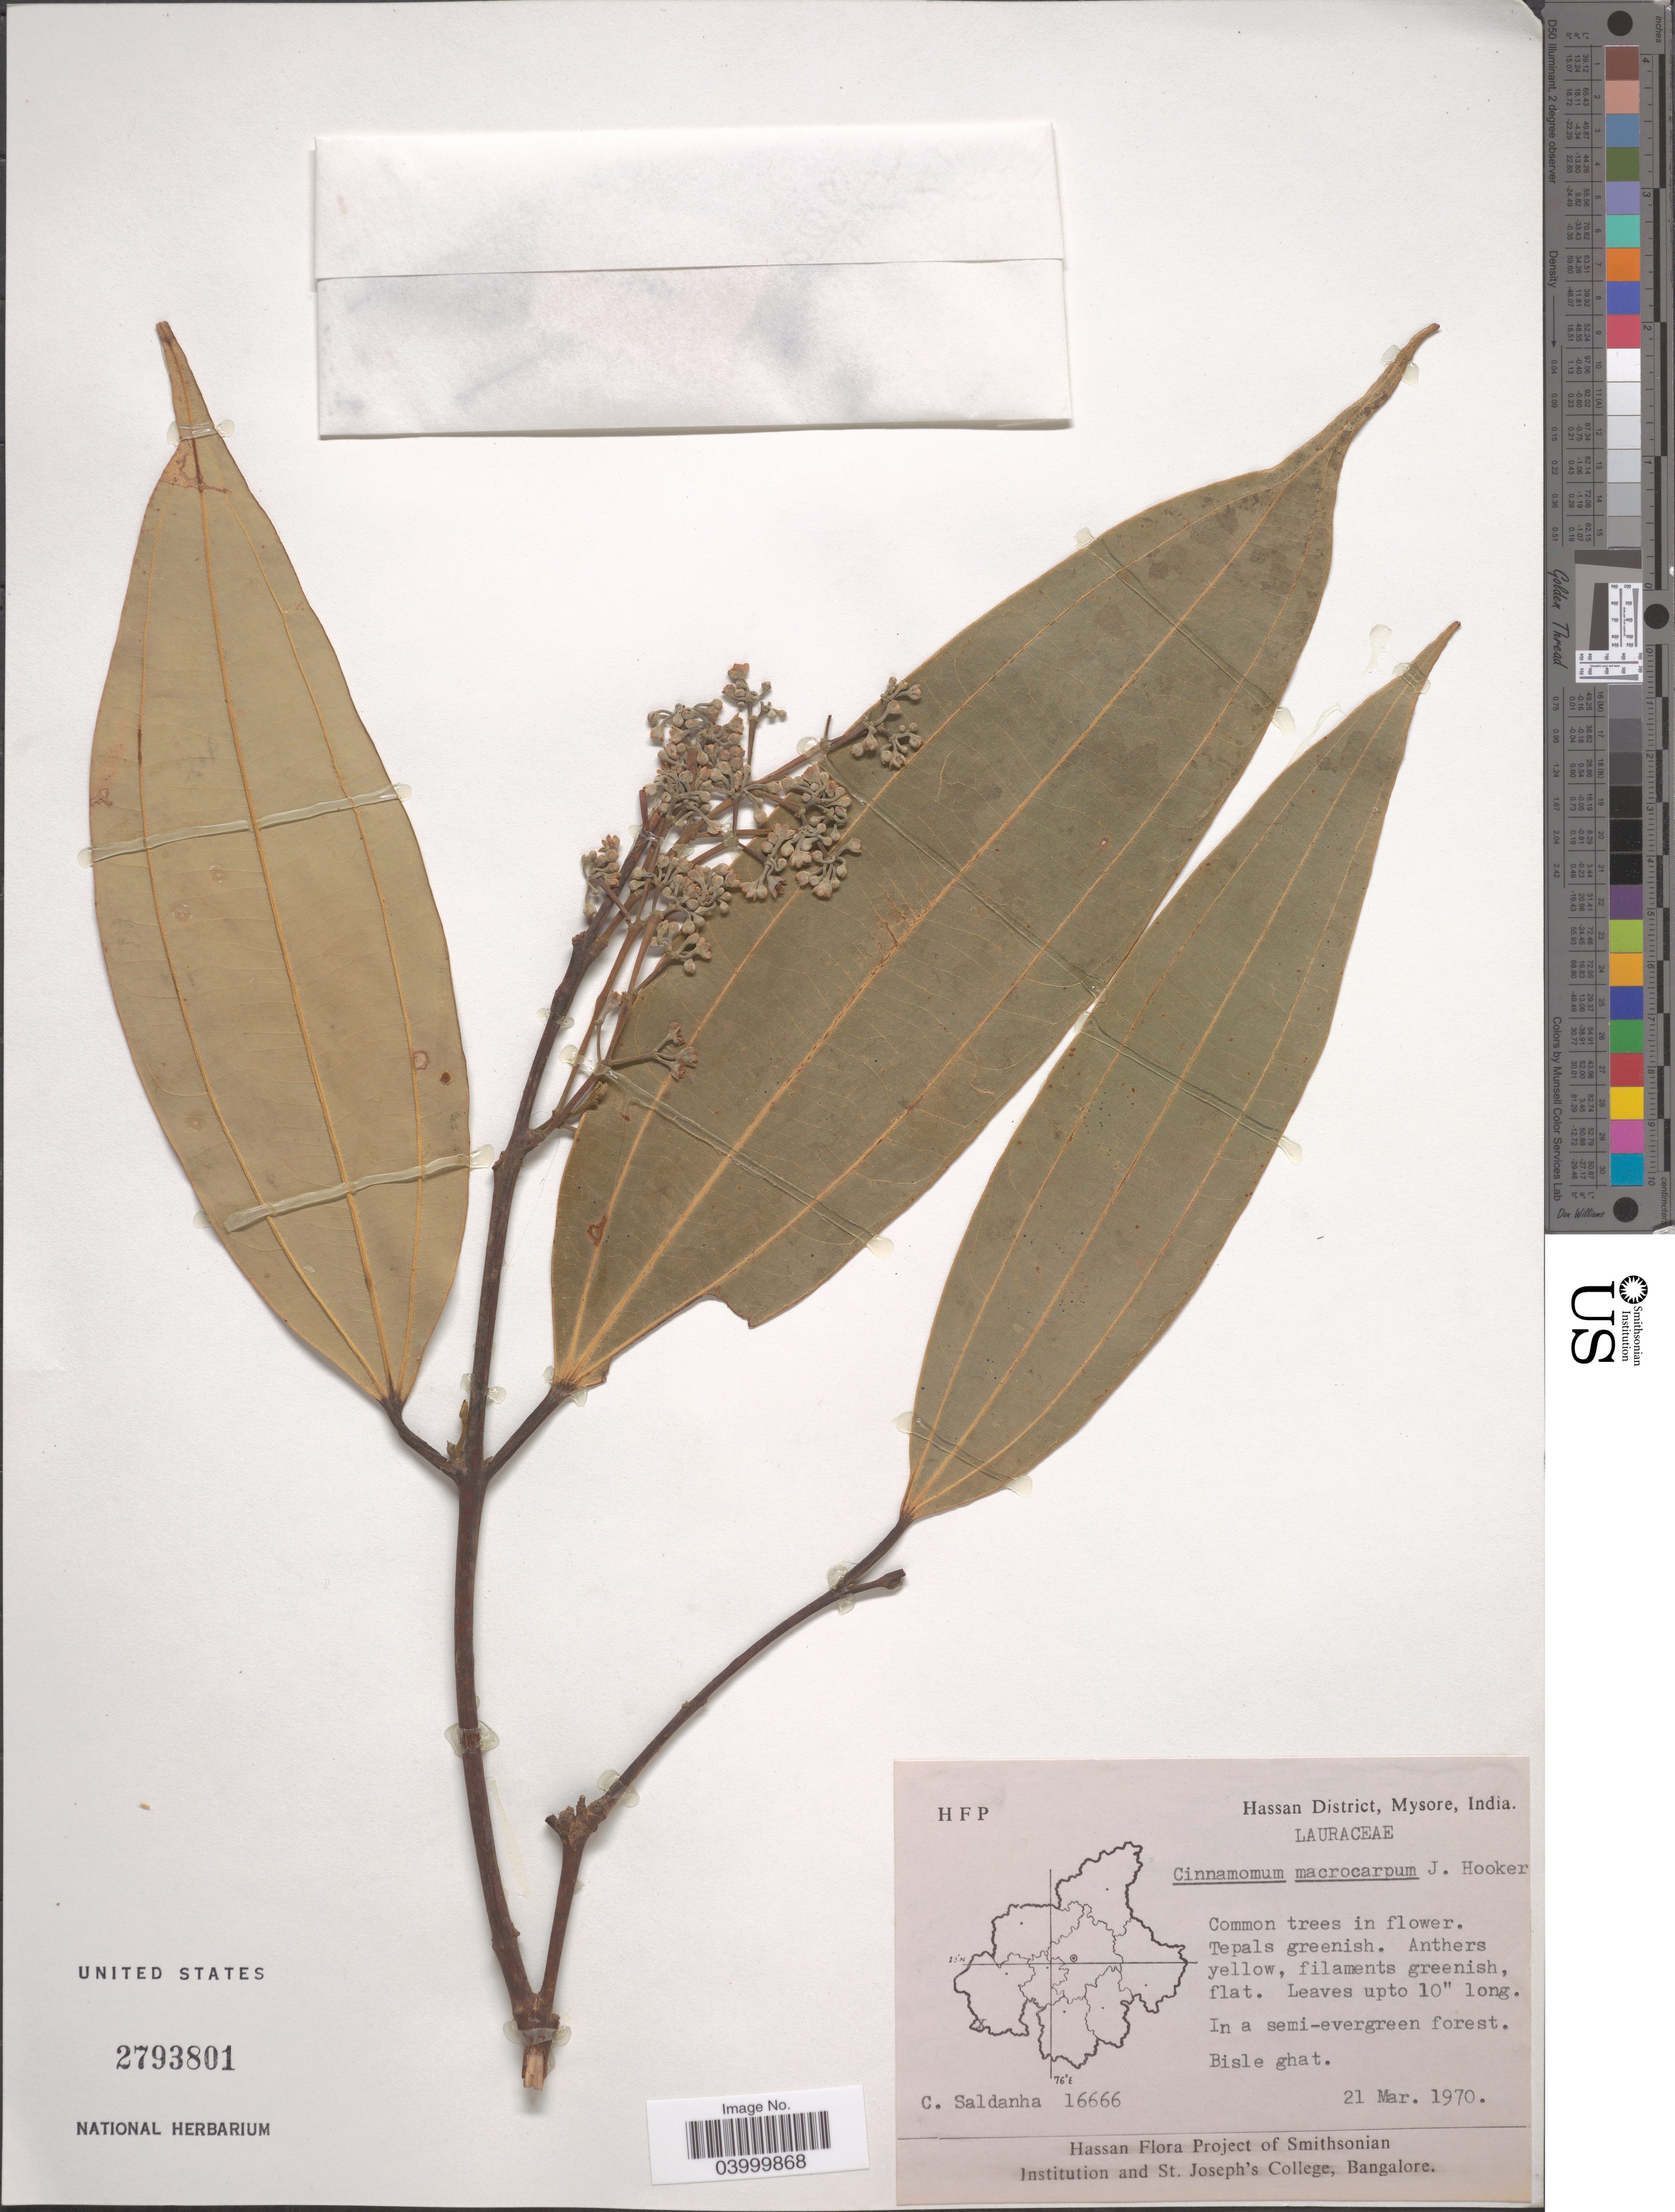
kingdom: Plantae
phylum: Tracheophyta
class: Magnoliopsida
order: Laurales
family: Lauraceae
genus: Cinnamomum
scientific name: Cinnamomum macrocarpum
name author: Hook. f.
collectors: C. Saldanha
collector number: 16666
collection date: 1970-03-21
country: India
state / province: Karnataka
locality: Hassan District, Mysore. Bisle ghat.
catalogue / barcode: US 2793801